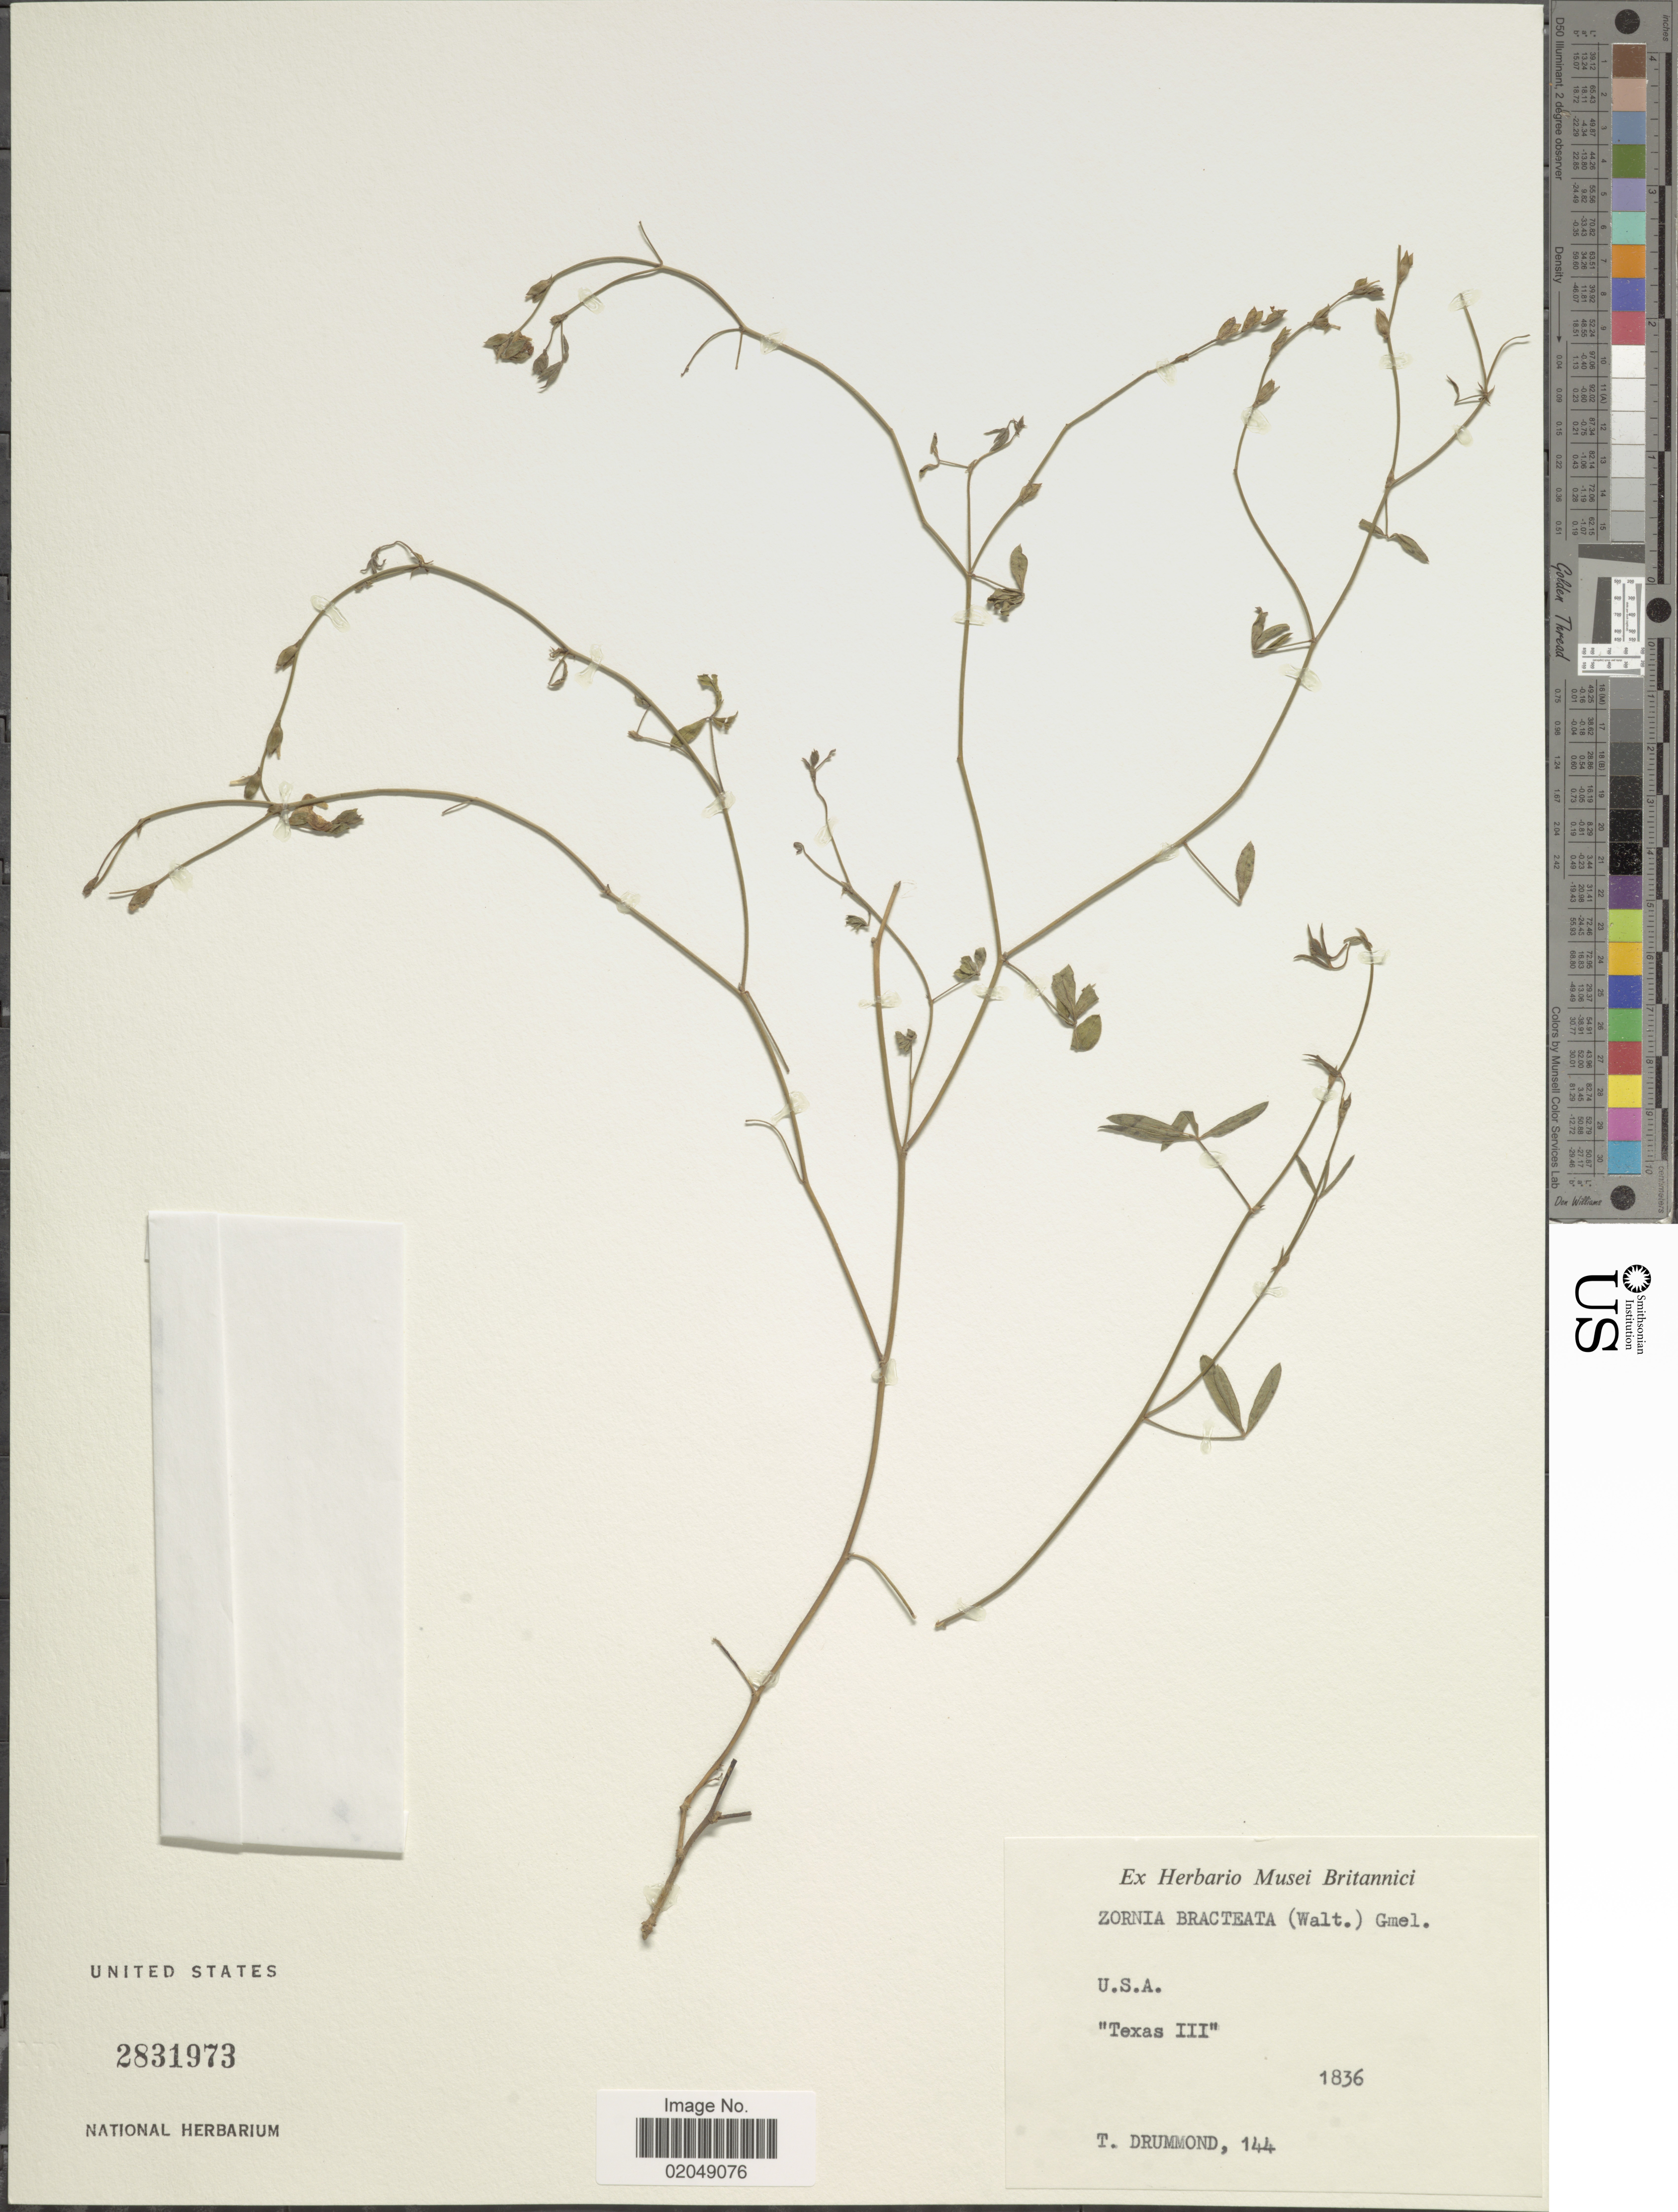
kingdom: Plantae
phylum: Tracheophyta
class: Magnoliopsida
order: Fabales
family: Fabaceae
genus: Zornia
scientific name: Zornia bracteata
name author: J.F. Gmel.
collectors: T. Drummond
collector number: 144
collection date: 1836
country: United States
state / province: Texas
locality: U.S.A., Texas III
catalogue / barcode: US 2831973